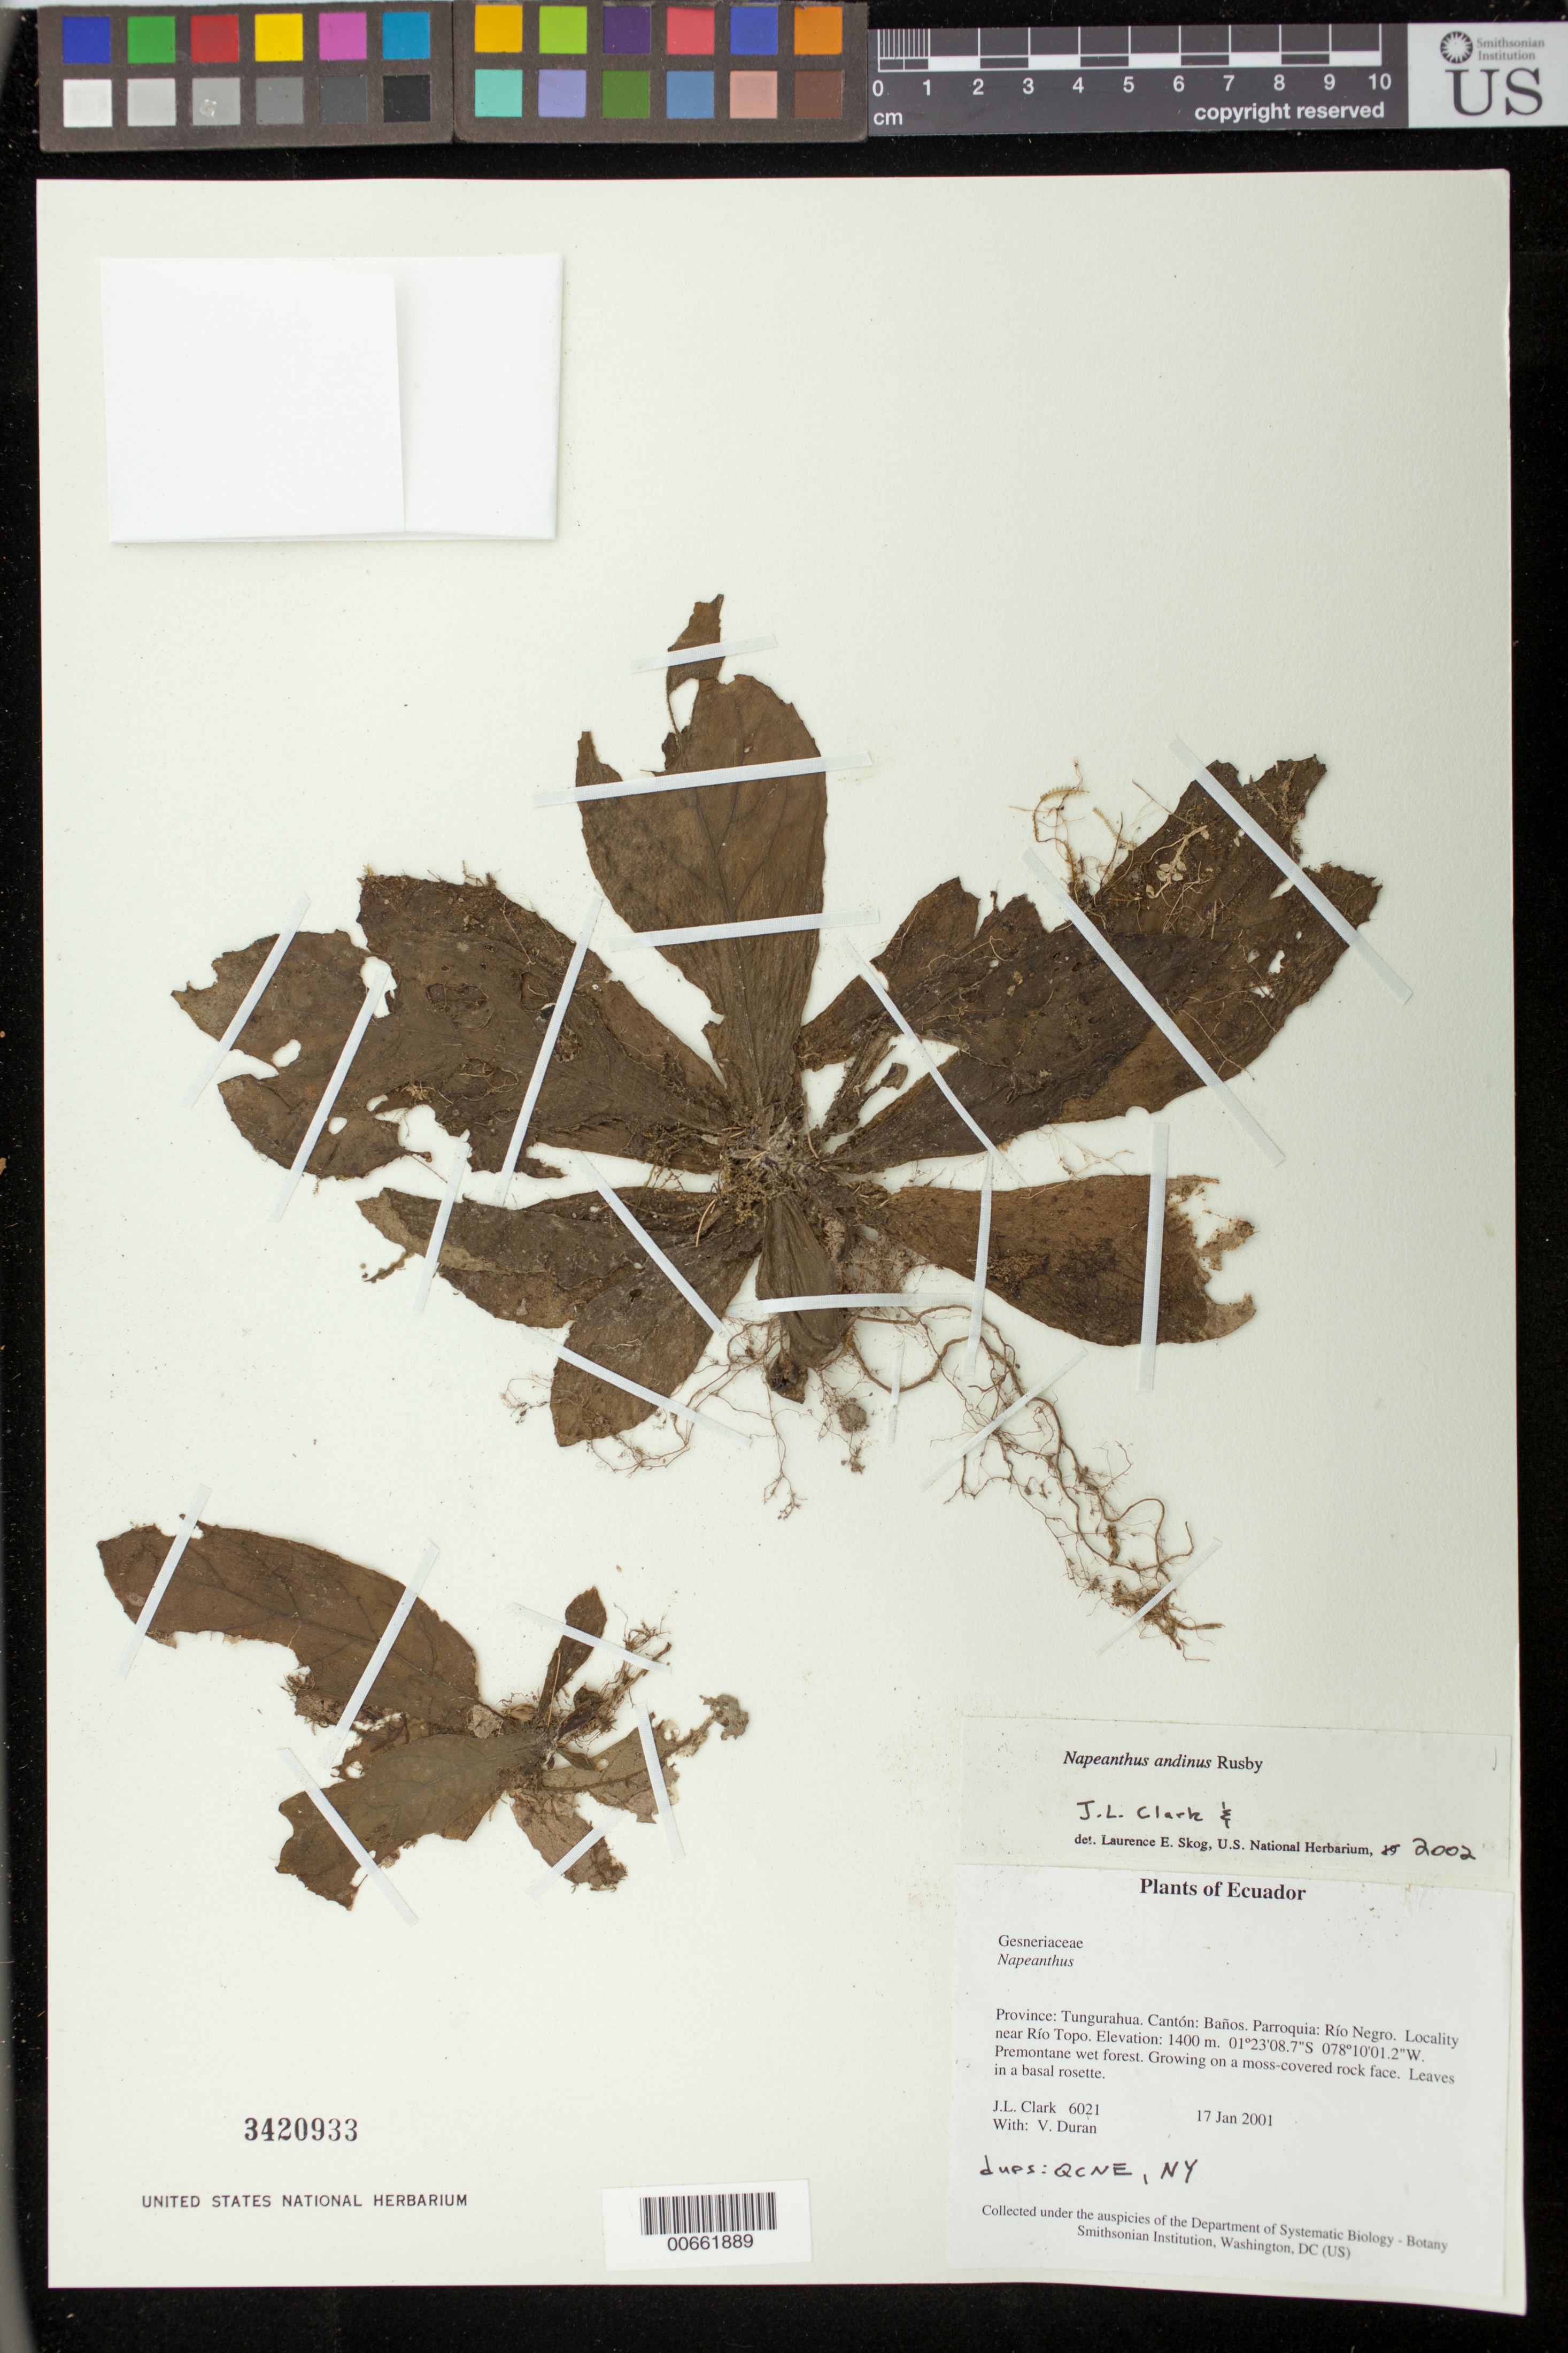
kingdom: Plantae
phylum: Tracheophyta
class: Magnoliopsida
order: Lamiales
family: Gesneriaceae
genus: Napeanthus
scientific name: Napeanthus andinus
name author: Rusby ex Donn. Sm.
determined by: Clark, J. L.; Skog, Laurence E.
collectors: J. L. Clark & V. Duran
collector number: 6021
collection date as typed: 17 Jan 2001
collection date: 2001-01-17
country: Ecuador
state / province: Tungurahua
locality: Cantón: Baños. Parroquia: Río Negro. Locality near Río Topo.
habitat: Premontane wet forest.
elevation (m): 1400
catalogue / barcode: US 3420933